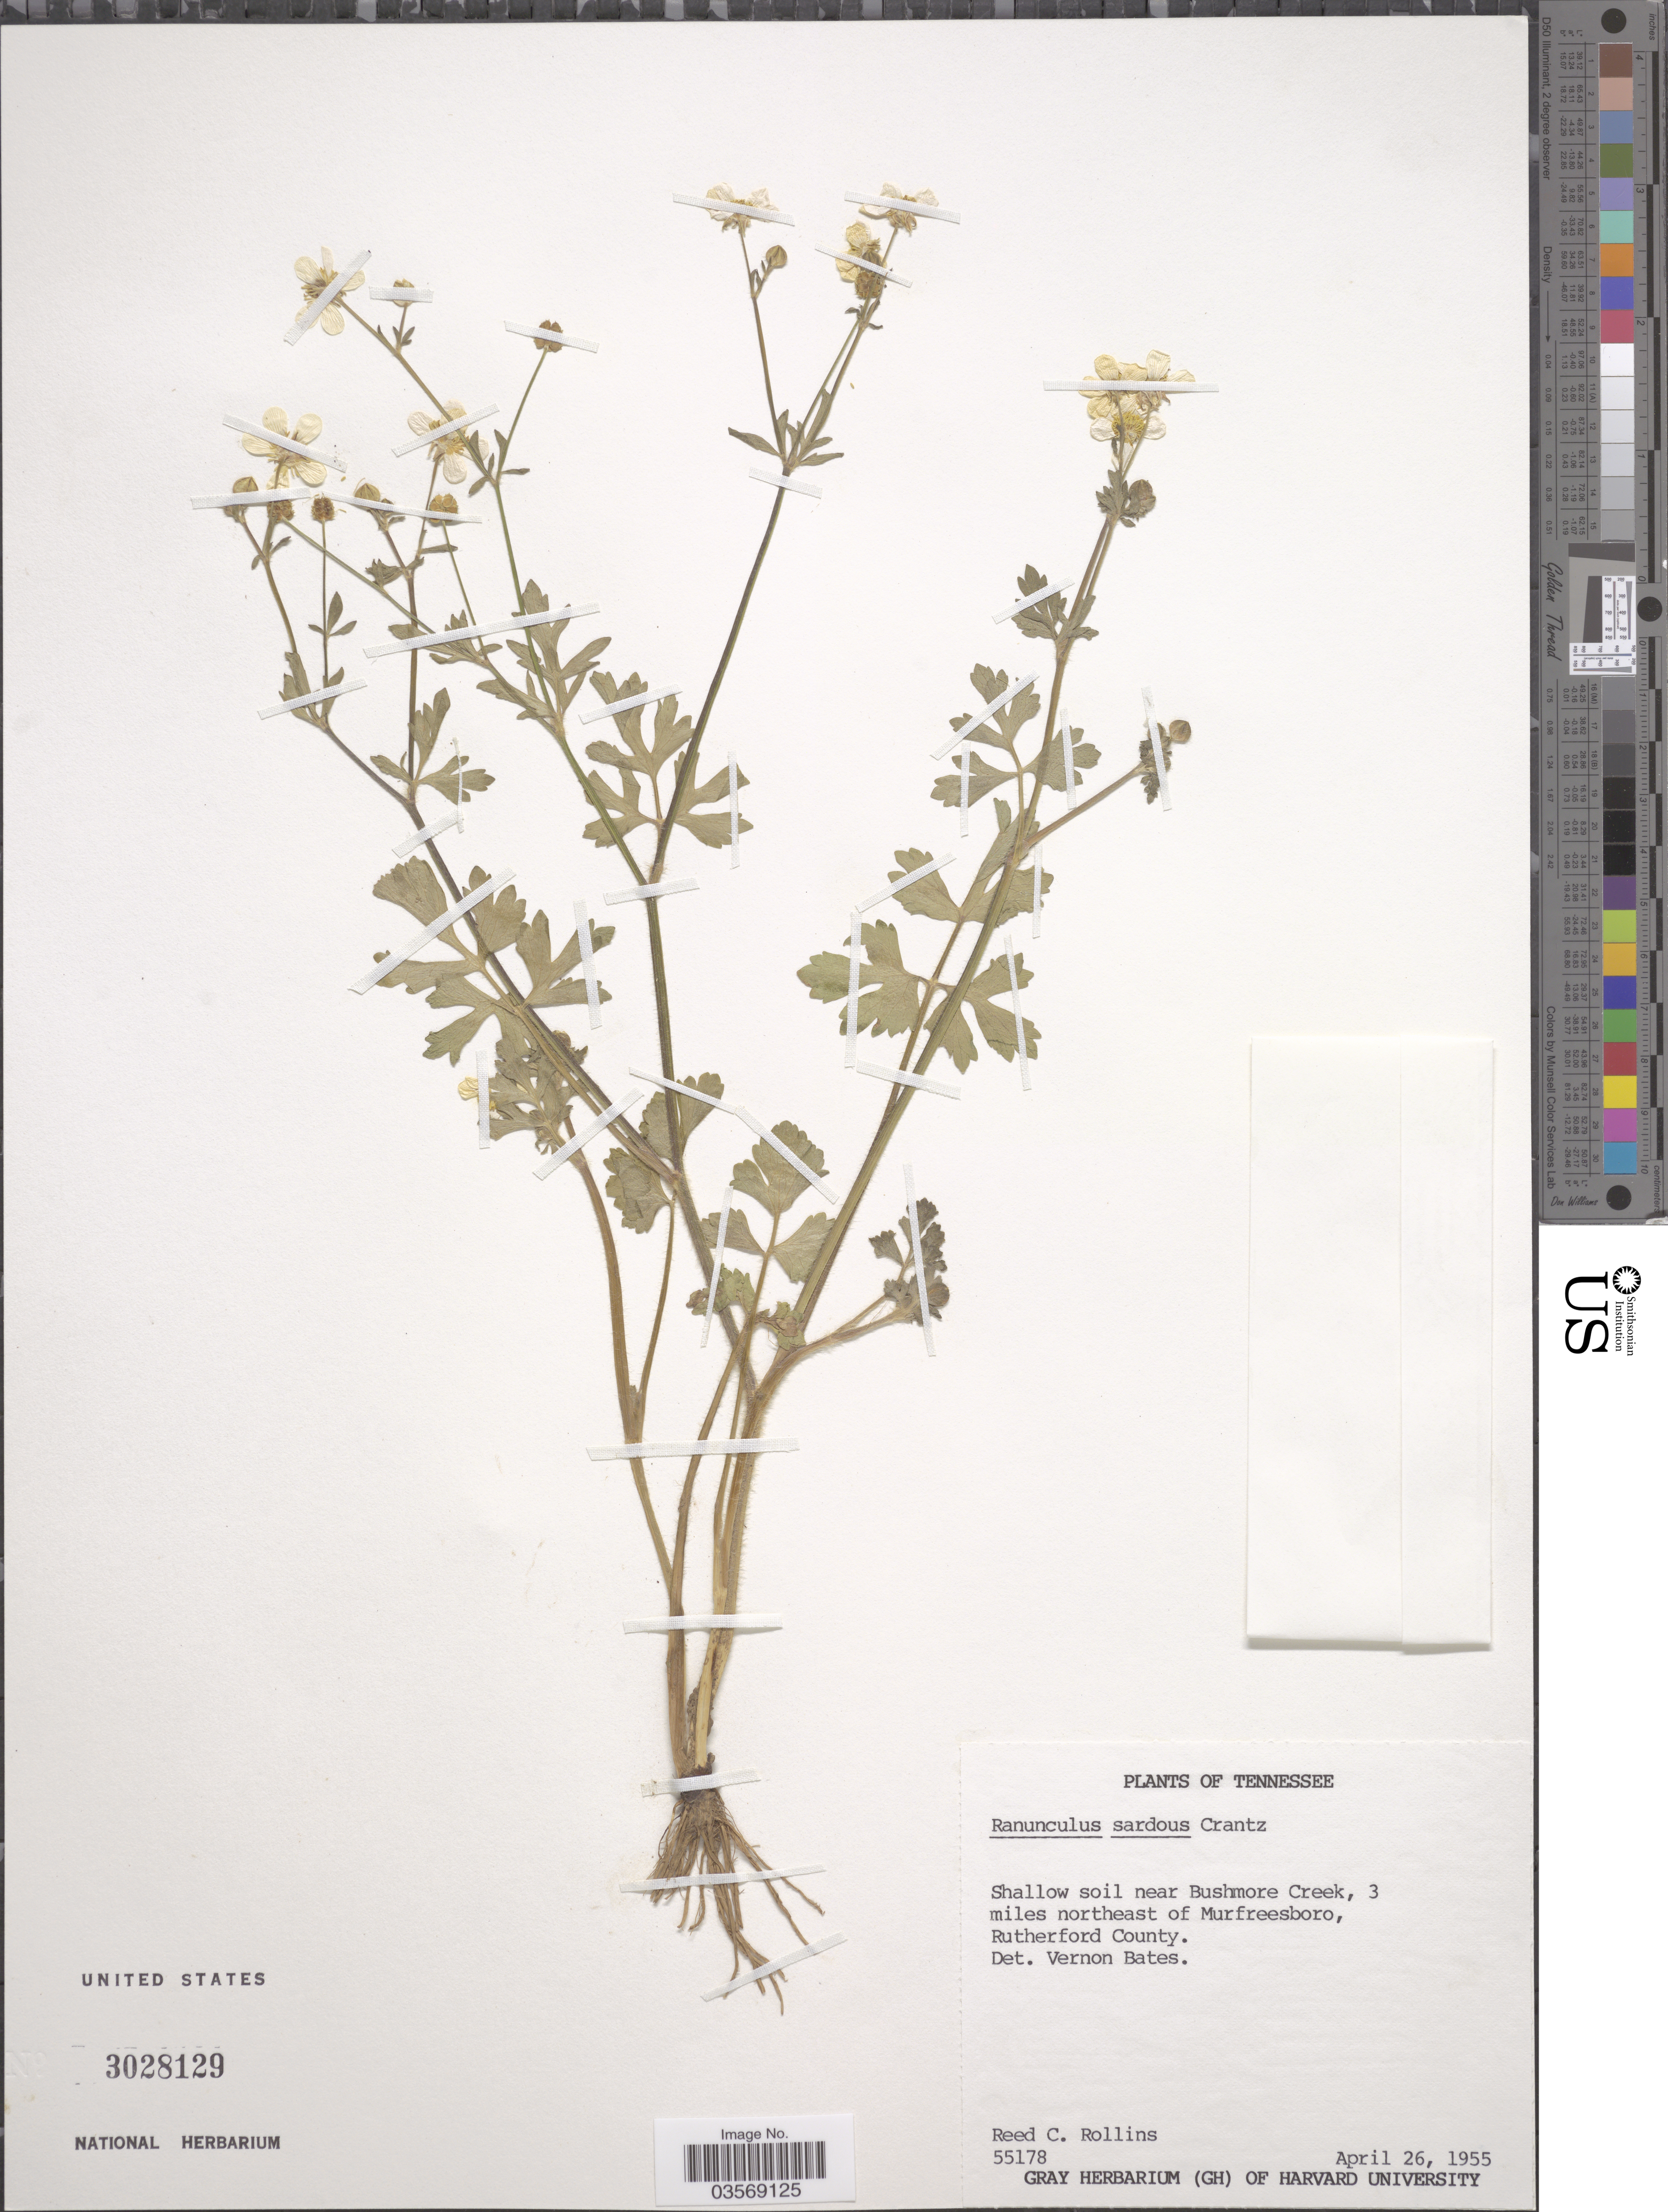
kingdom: Plantae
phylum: Tracheophyta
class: Magnoliopsida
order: Ranunculales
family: Ranunculaceae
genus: Ranunculus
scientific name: Ranunculus sardous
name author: Crantz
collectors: R. C. Rollins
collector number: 55178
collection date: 1955-04-26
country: United States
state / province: Tennessee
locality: Near Bushmore Creek, 3 miles northeast of Murfreesboro, Rutherford County.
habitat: shallow soil near creek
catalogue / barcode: US 3028129